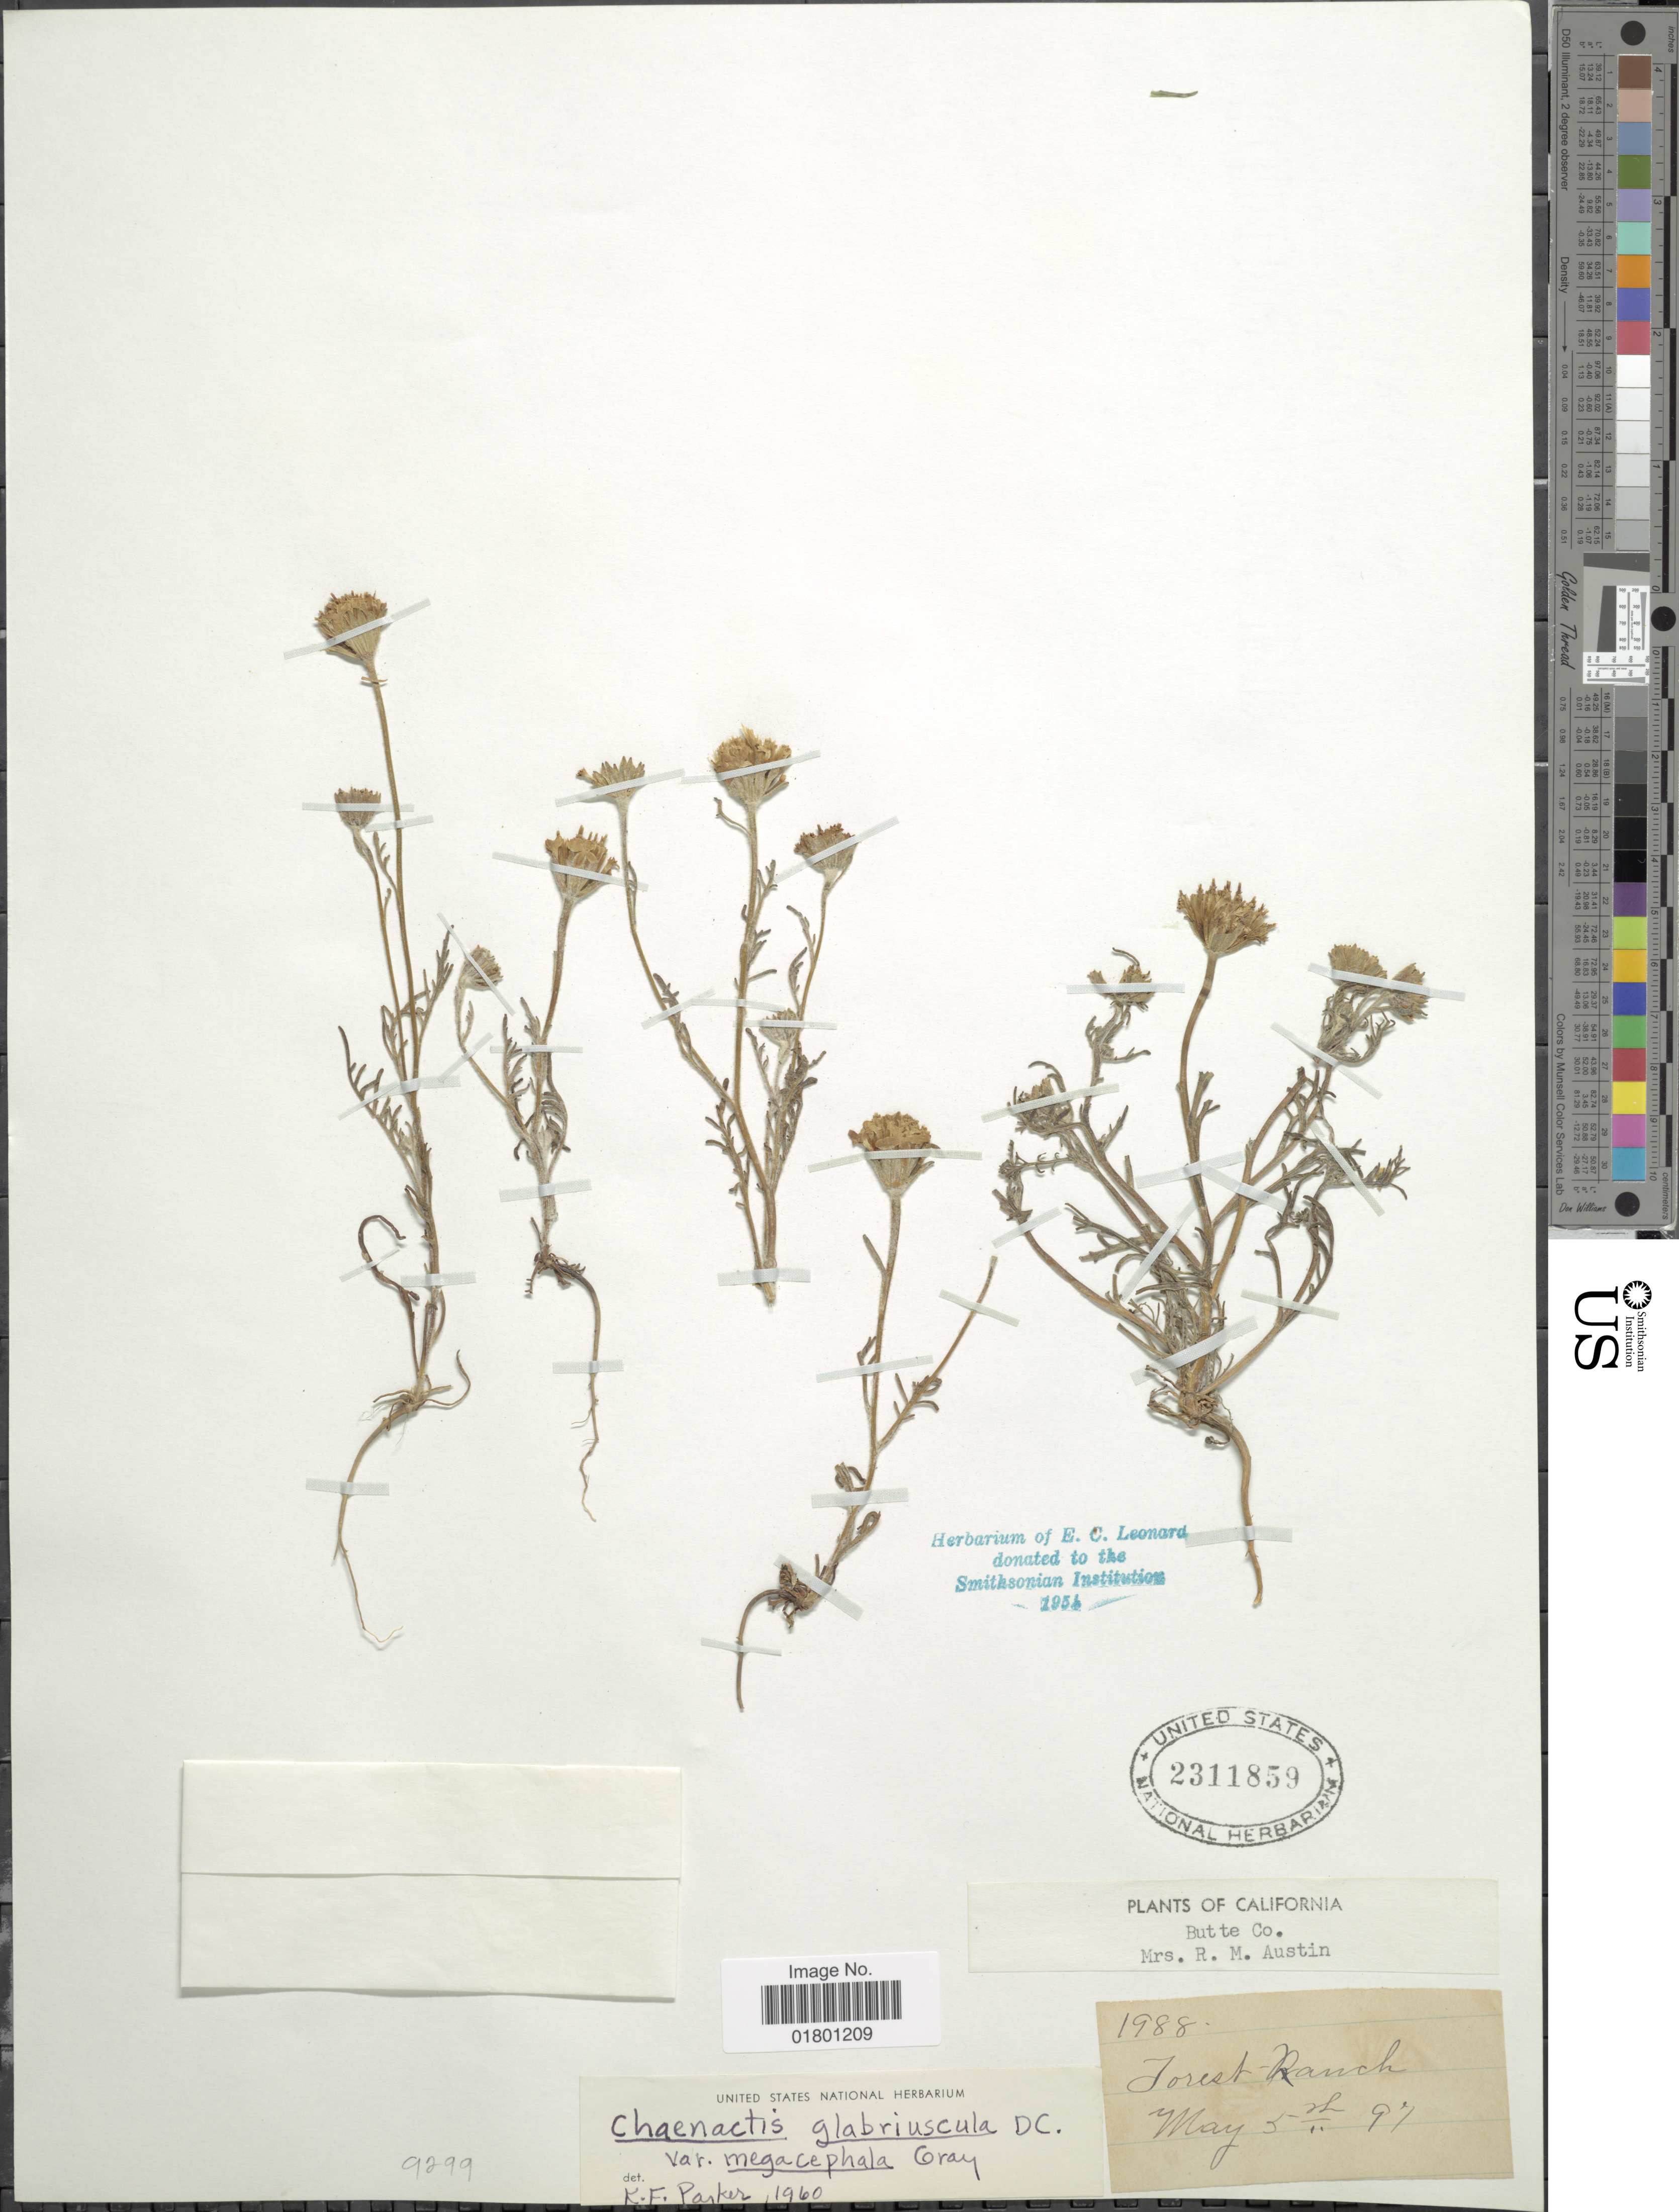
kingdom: Plantae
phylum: Tracheophyta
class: Magnoliopsida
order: Asterales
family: Asteraceae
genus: Chaenactis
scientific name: Chaenactis glabriuscula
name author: DC.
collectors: R. Austin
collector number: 1988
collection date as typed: Transcribed d/m/y: 5/5/97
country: United States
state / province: California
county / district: Butte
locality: Butte Co, Forest Ranch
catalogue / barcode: US 2311859